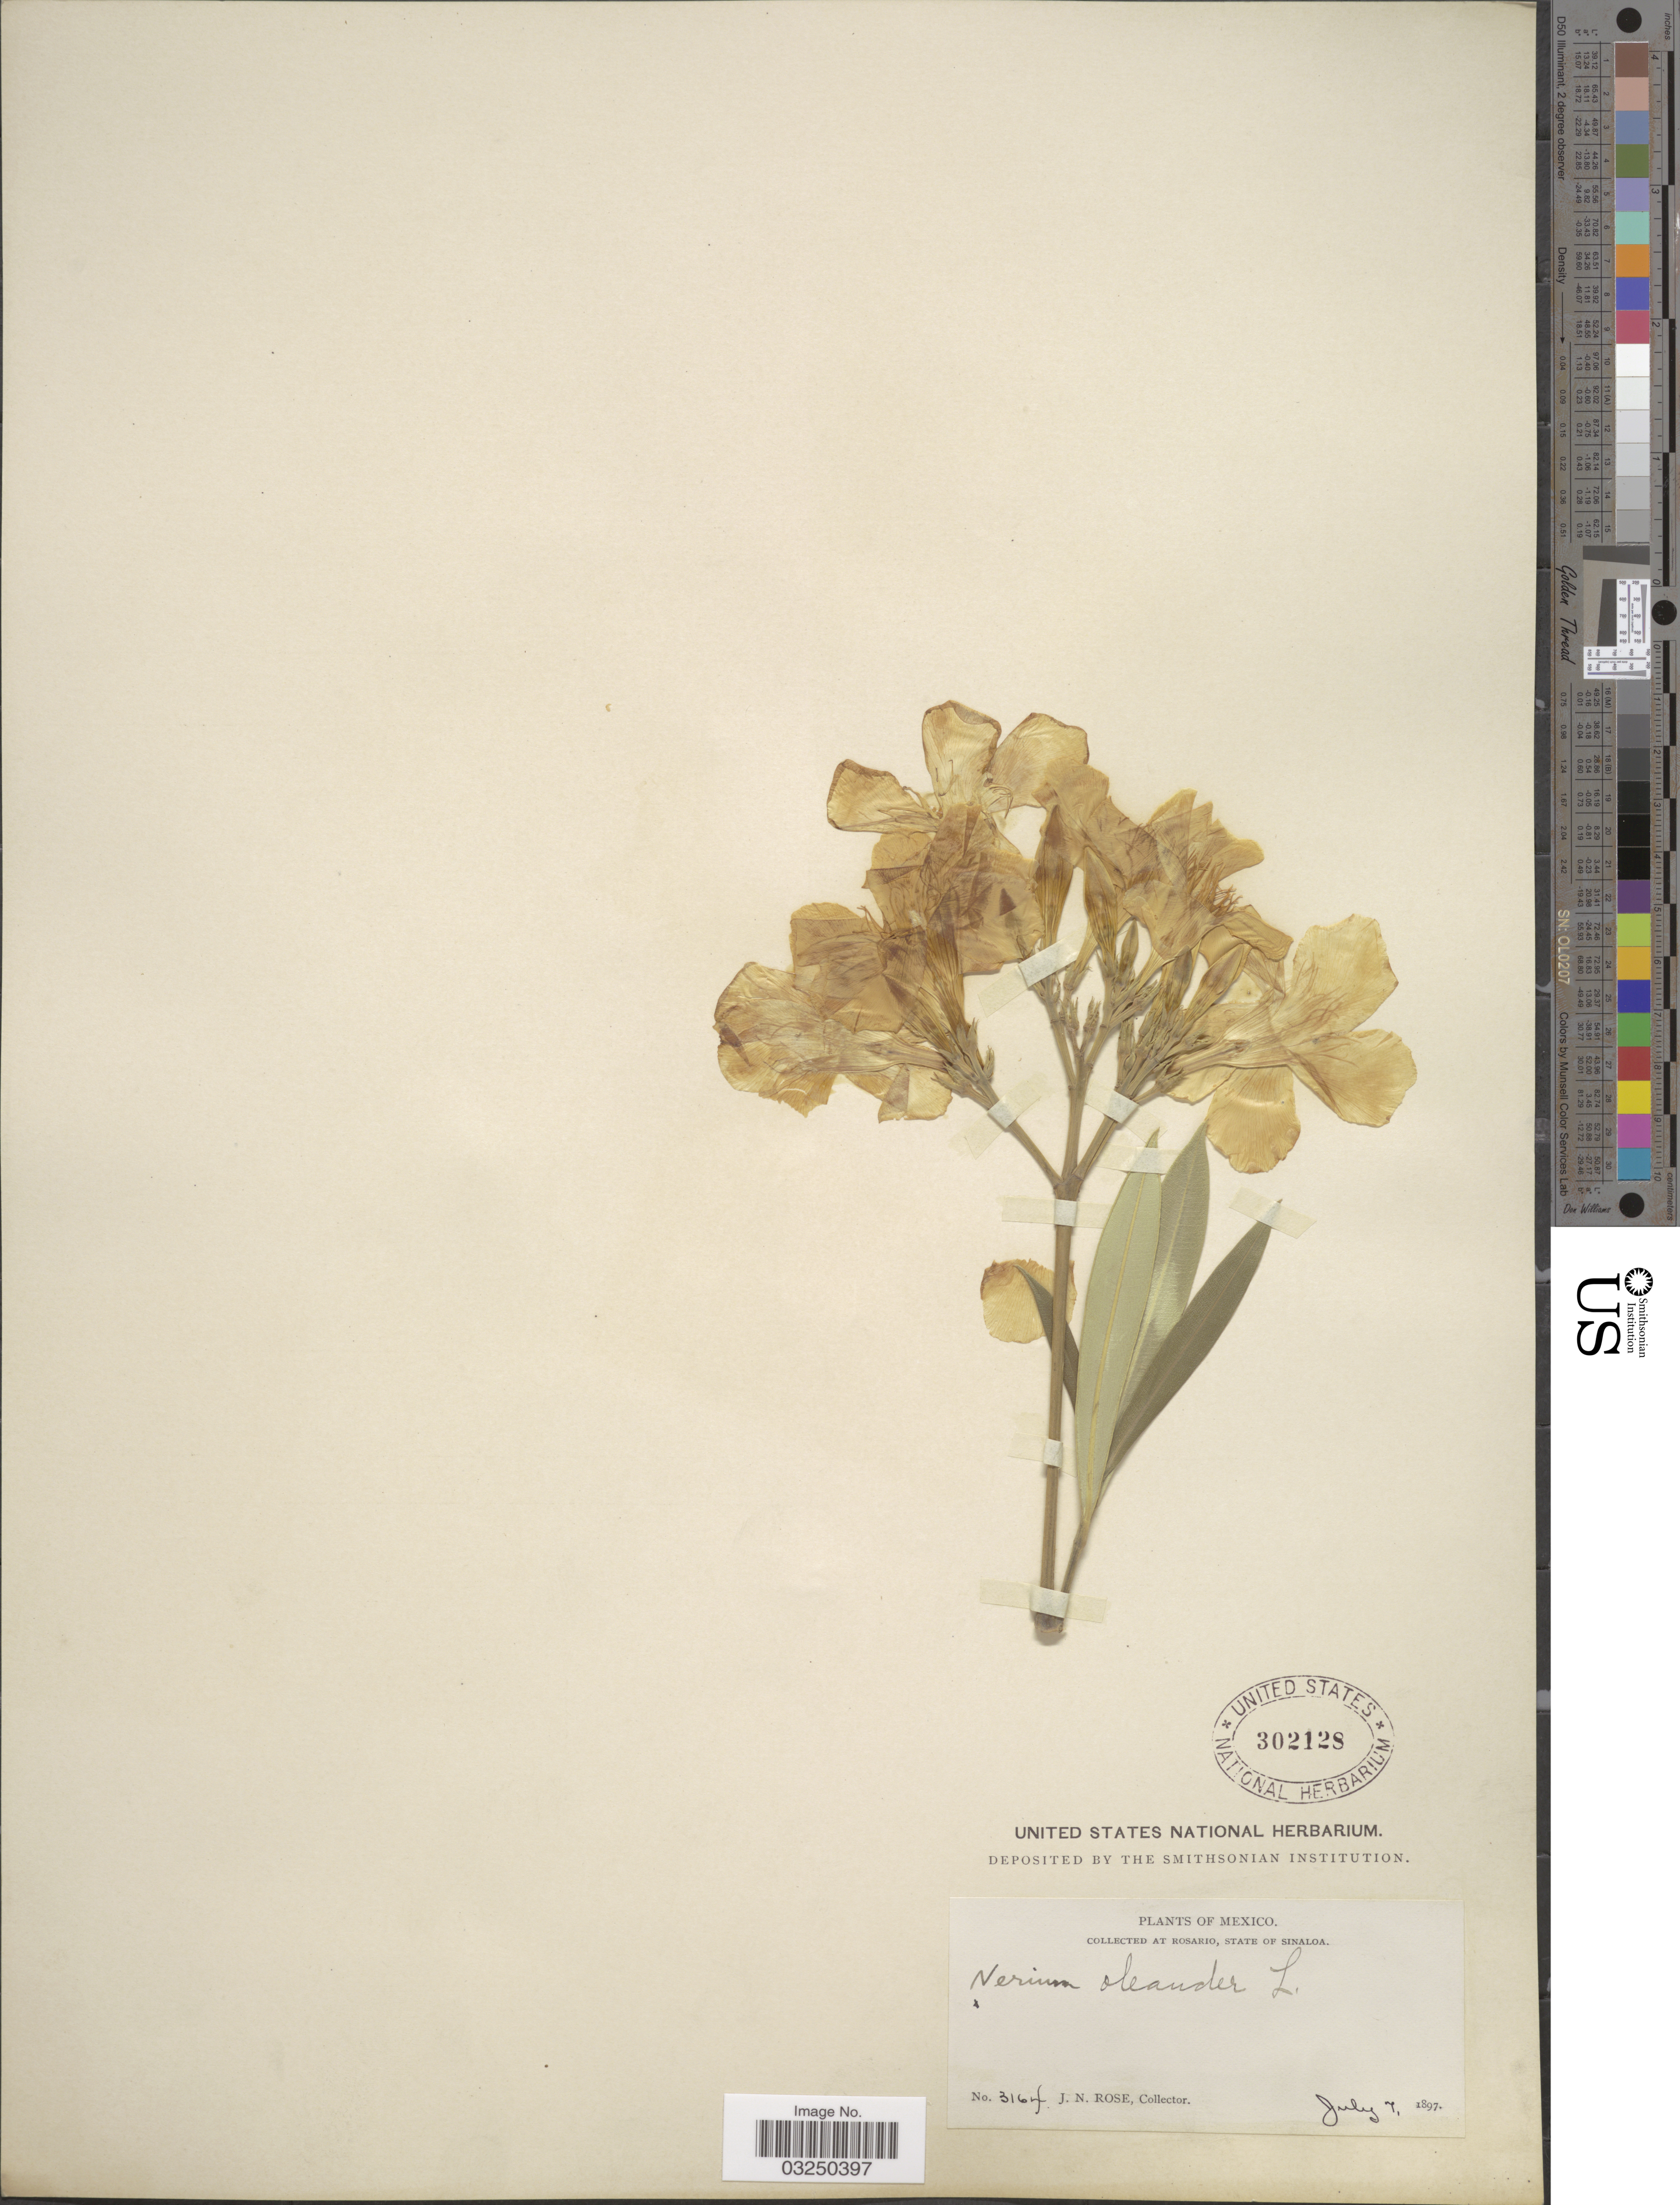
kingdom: Plantae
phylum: Tracheophyta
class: Magnoliopsida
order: Gentianales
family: Apocynaceae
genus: Nerium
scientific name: Nerium oleander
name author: L.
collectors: J. N. Rose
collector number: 3164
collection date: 1897-07-07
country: Mexico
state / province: Sinaloa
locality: Rosario.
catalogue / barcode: US 302128